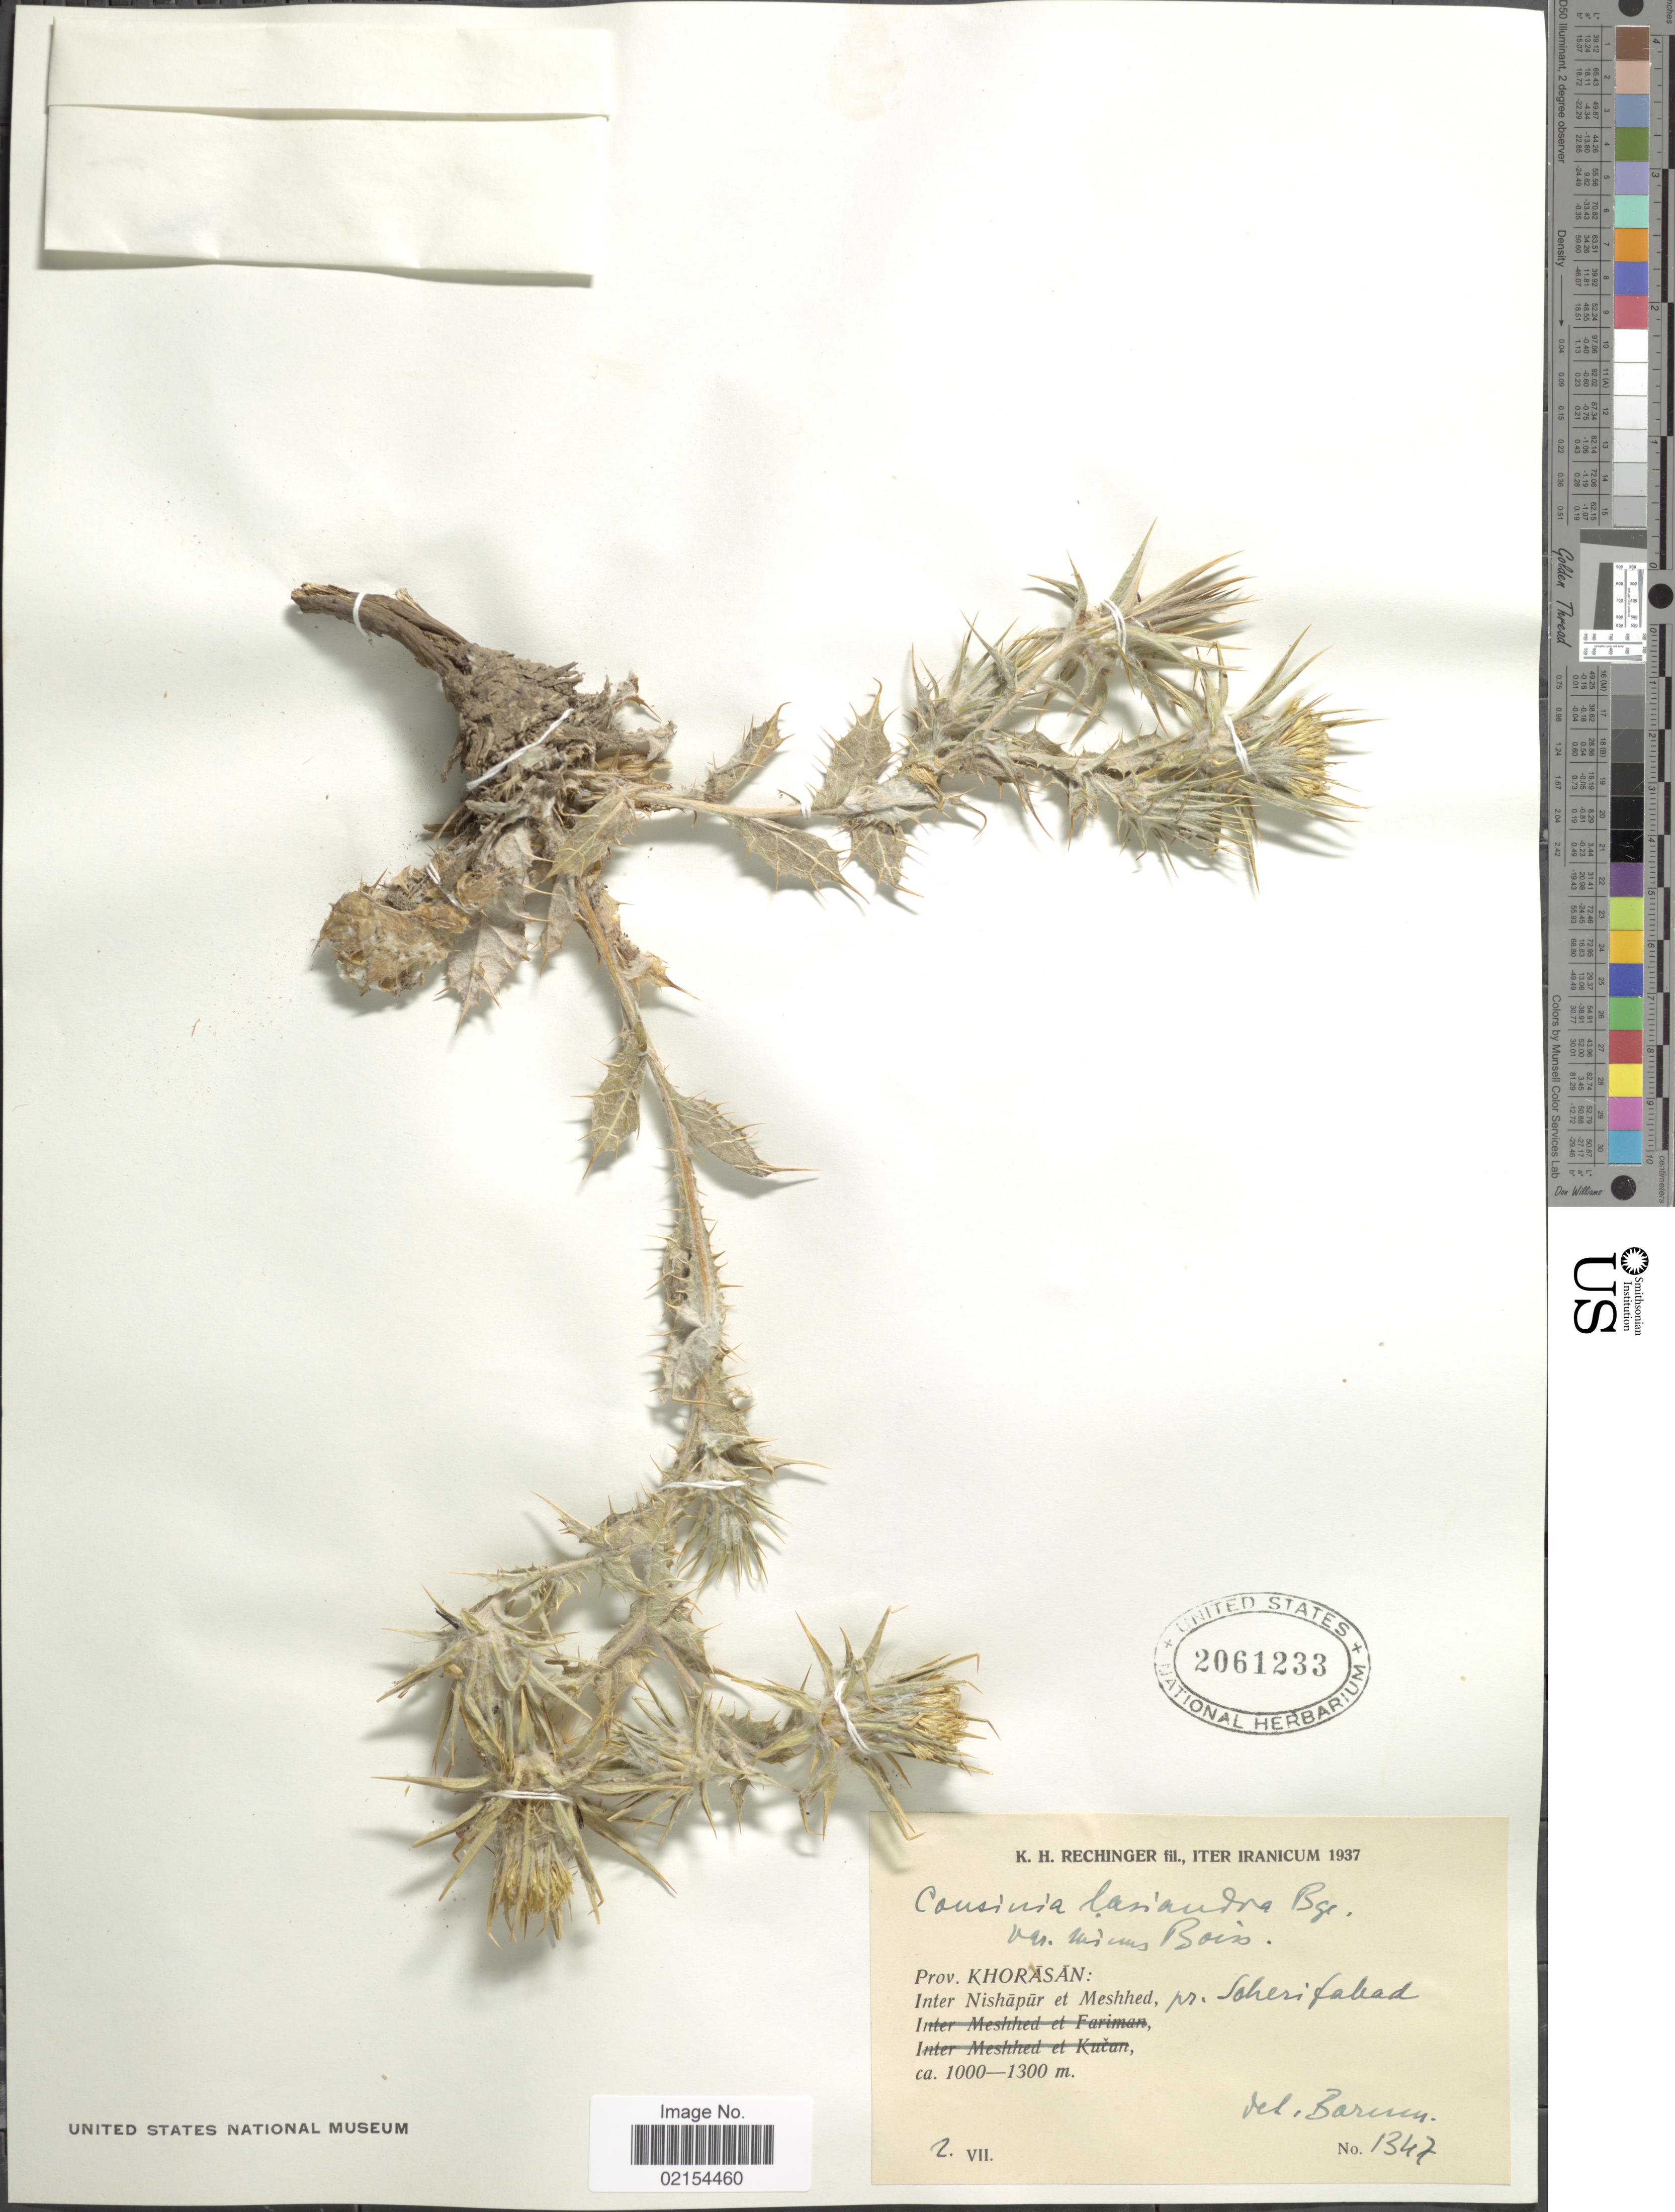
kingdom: Plantae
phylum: Tracheophyta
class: Magnoliopsida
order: Asterales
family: Asteraceae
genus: Cousinia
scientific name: Cousinia lasiandra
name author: Bunge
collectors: K. H. Rechinger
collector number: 1347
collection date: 1937-07-02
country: Iran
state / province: Khorasan [obsolete]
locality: Iter Iranicum, Prov. Khorasan: Inter Nishapur et Meshhed, pr. Soheri fabad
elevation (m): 1000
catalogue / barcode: US 2061233